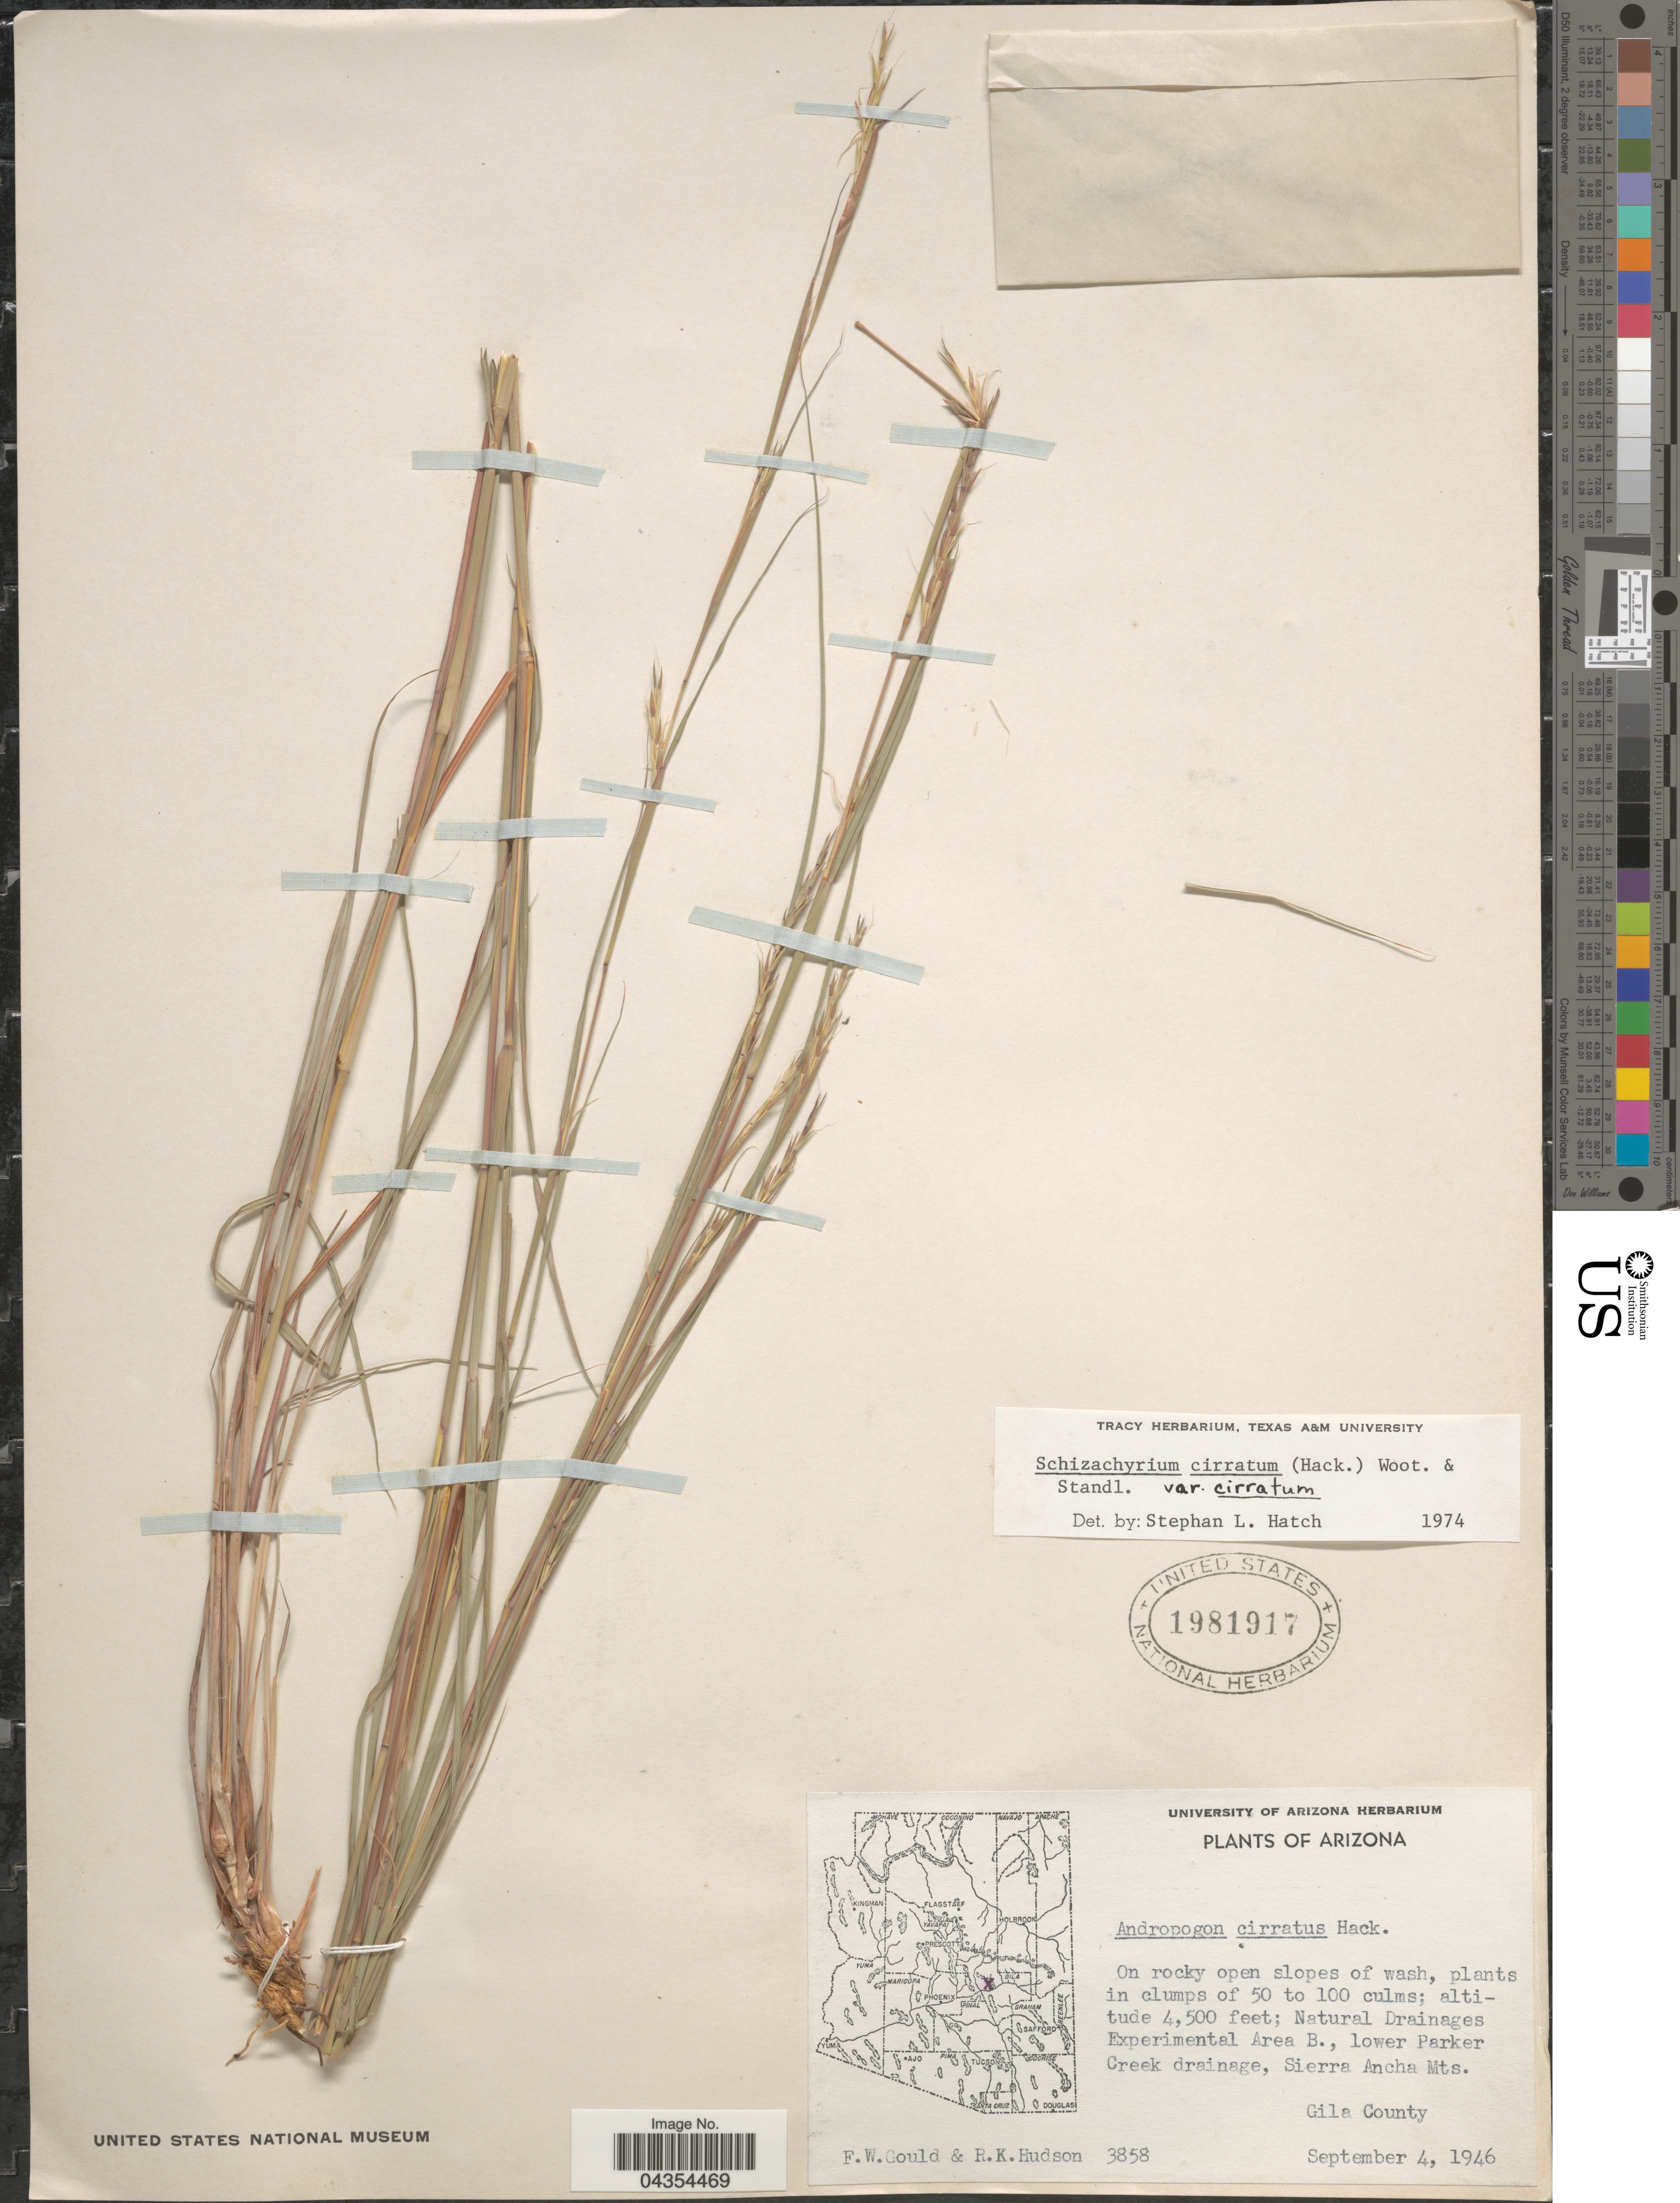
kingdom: Plantae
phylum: Tracheophyta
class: Liliopsida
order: Poales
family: Poaceae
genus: Schizachyrium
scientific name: Schizachyrium cirratum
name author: (Hack.) Wooton & Standl.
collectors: F. W. Gould & R. K. Hudson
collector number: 3858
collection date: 1946-09-04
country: United States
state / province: Arizona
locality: On rocky open slopes of wash. Natural Drainages Experimental Area B., lower Parker Creek drainage, Sierra Ancha Mts. Gila County.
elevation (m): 1372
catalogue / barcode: US 1981917